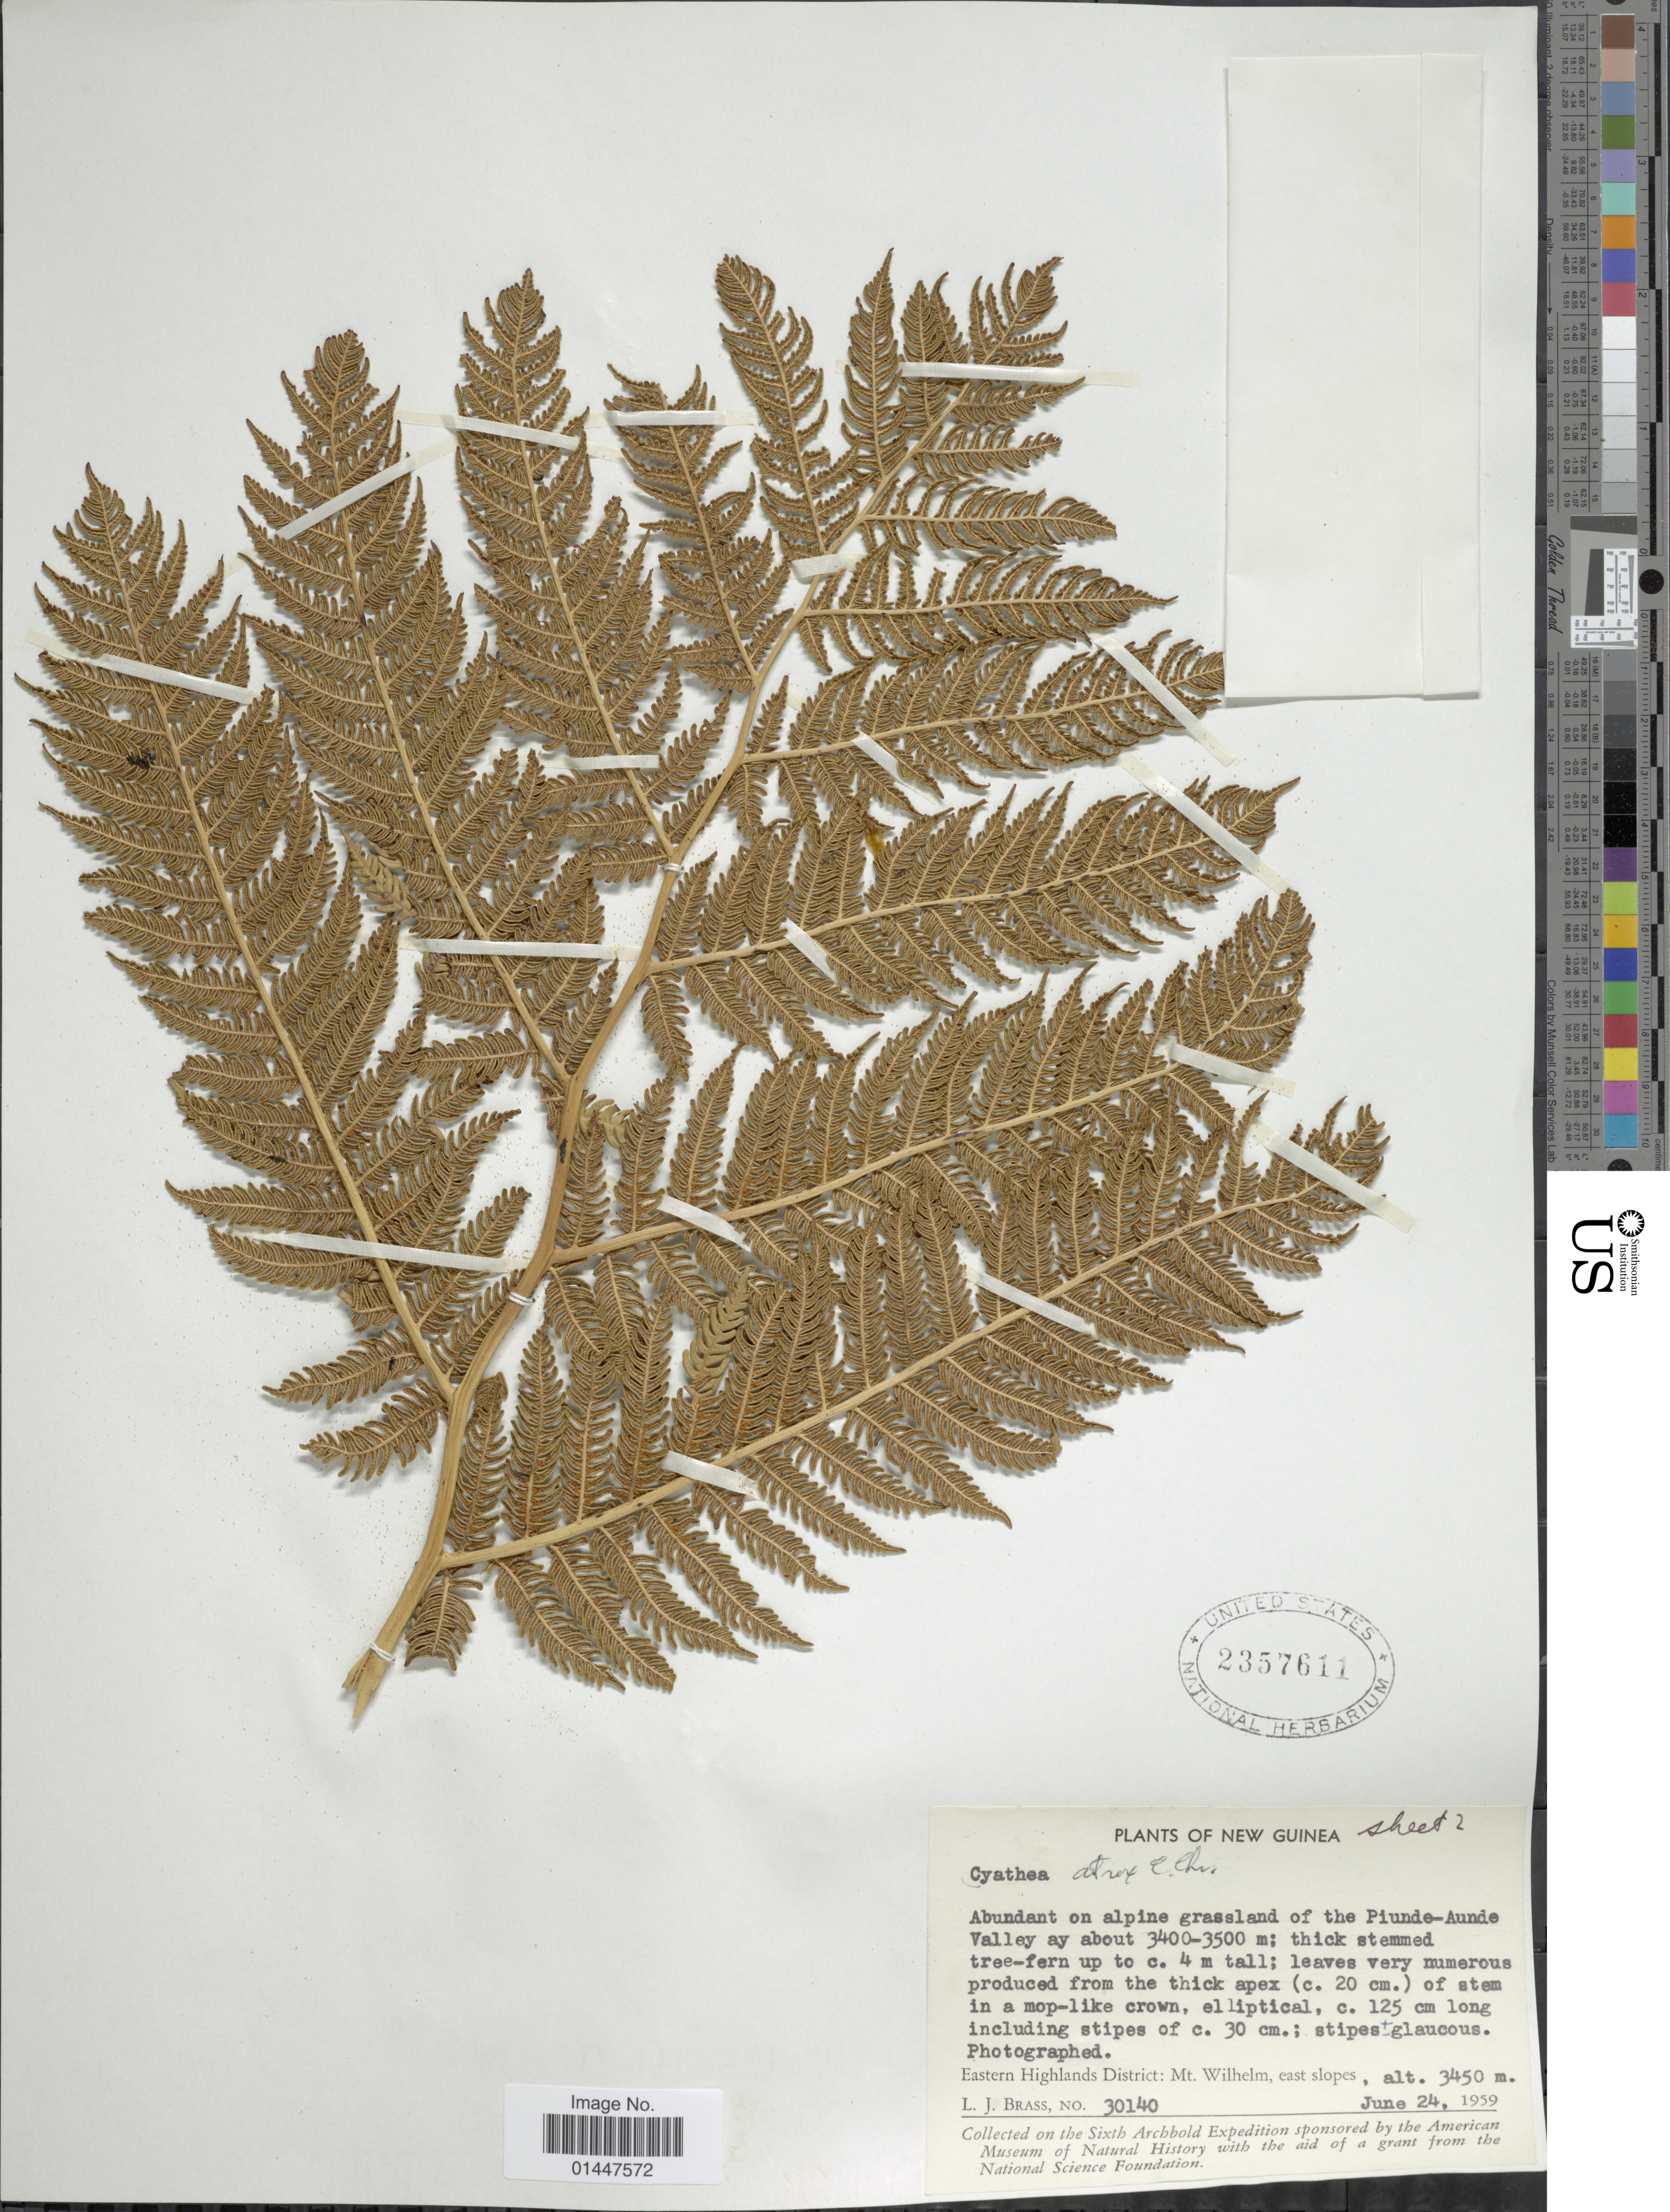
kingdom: Plantae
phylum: Tracheophyta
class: Polypodiopsida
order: Cyatheales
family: Cyatheaceae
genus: Sphaeropteris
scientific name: Sphaeropteris atrox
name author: (C. Chr.) R.M. Tryon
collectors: L. J. Brass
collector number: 30140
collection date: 1959-06-24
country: Papua New Guinea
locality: New Guinea. Abundant on grassland of the Piunde-Aunde Valley. Eastern Highlands Distrsict; Mt. Wilhelm, east slopes.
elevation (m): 3450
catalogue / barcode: US 2357611